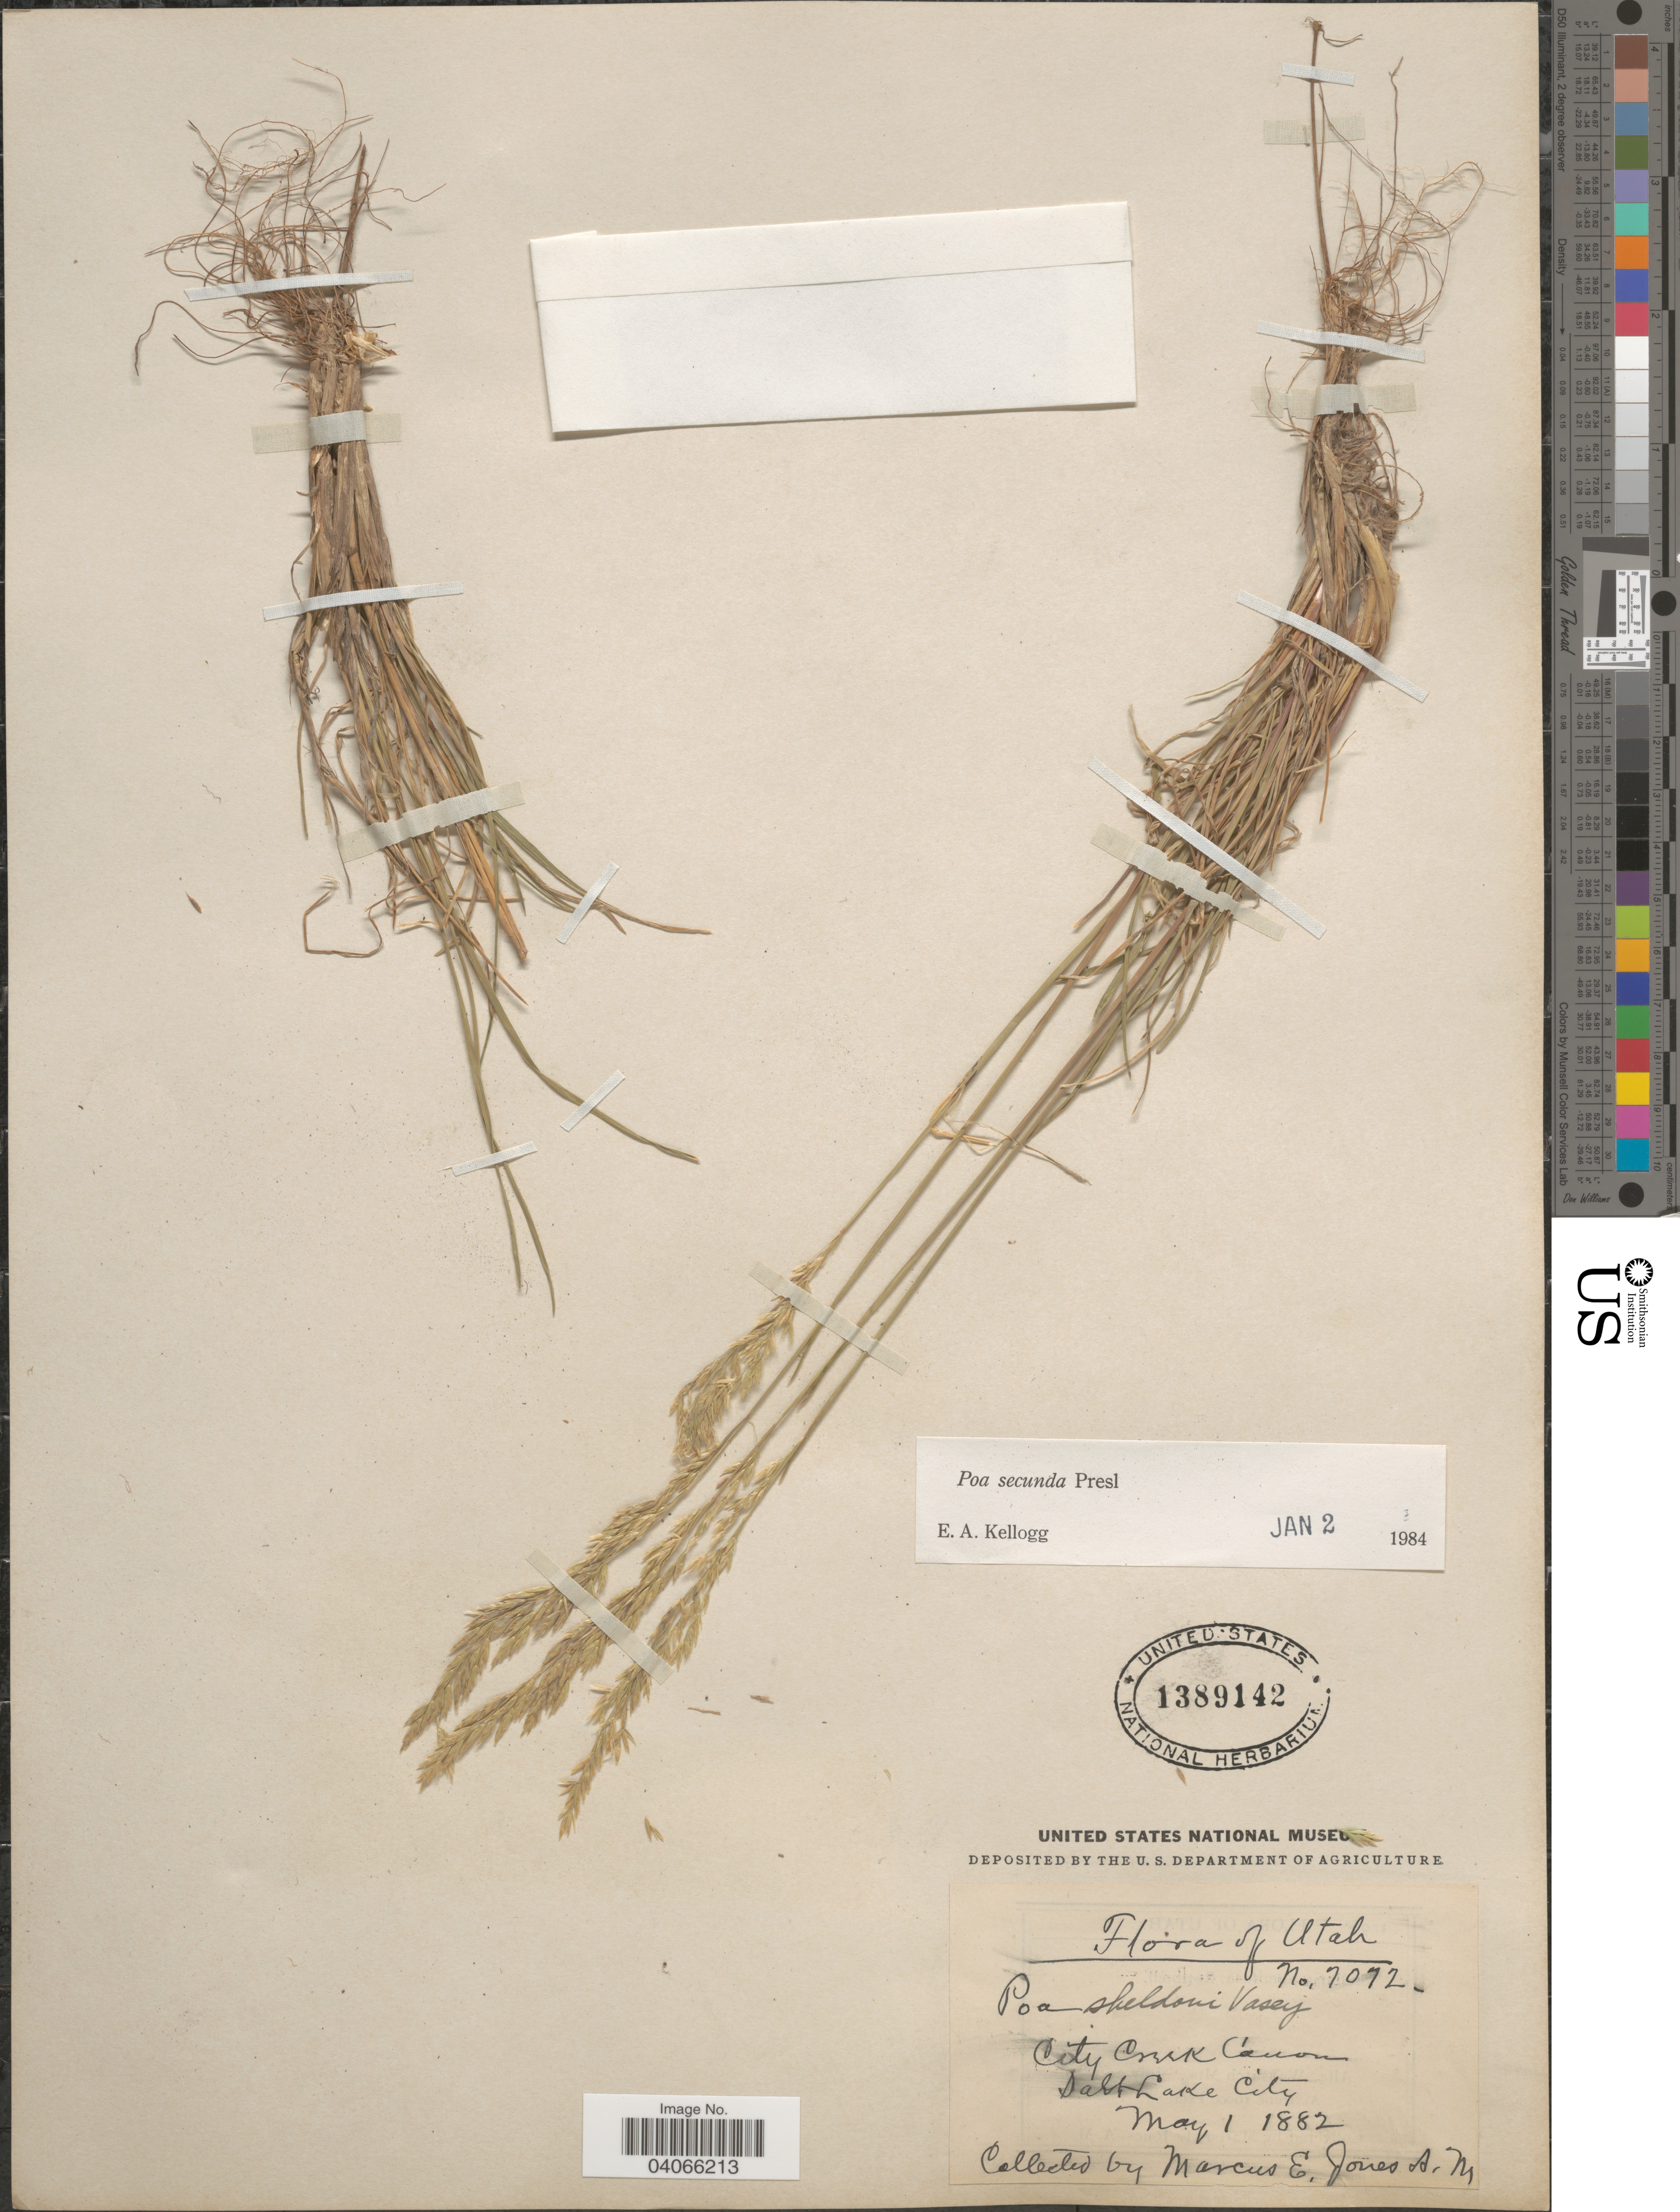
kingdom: Plantae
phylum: Tracheophyta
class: Liliopsida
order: Poales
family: Poaceae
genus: Poa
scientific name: Poa secunda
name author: J. Presl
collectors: M. E. Jones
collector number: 7072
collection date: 1882-05-01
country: United States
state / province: Utah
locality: City Creek Canon. Salt Lake City.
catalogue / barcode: US 1389142